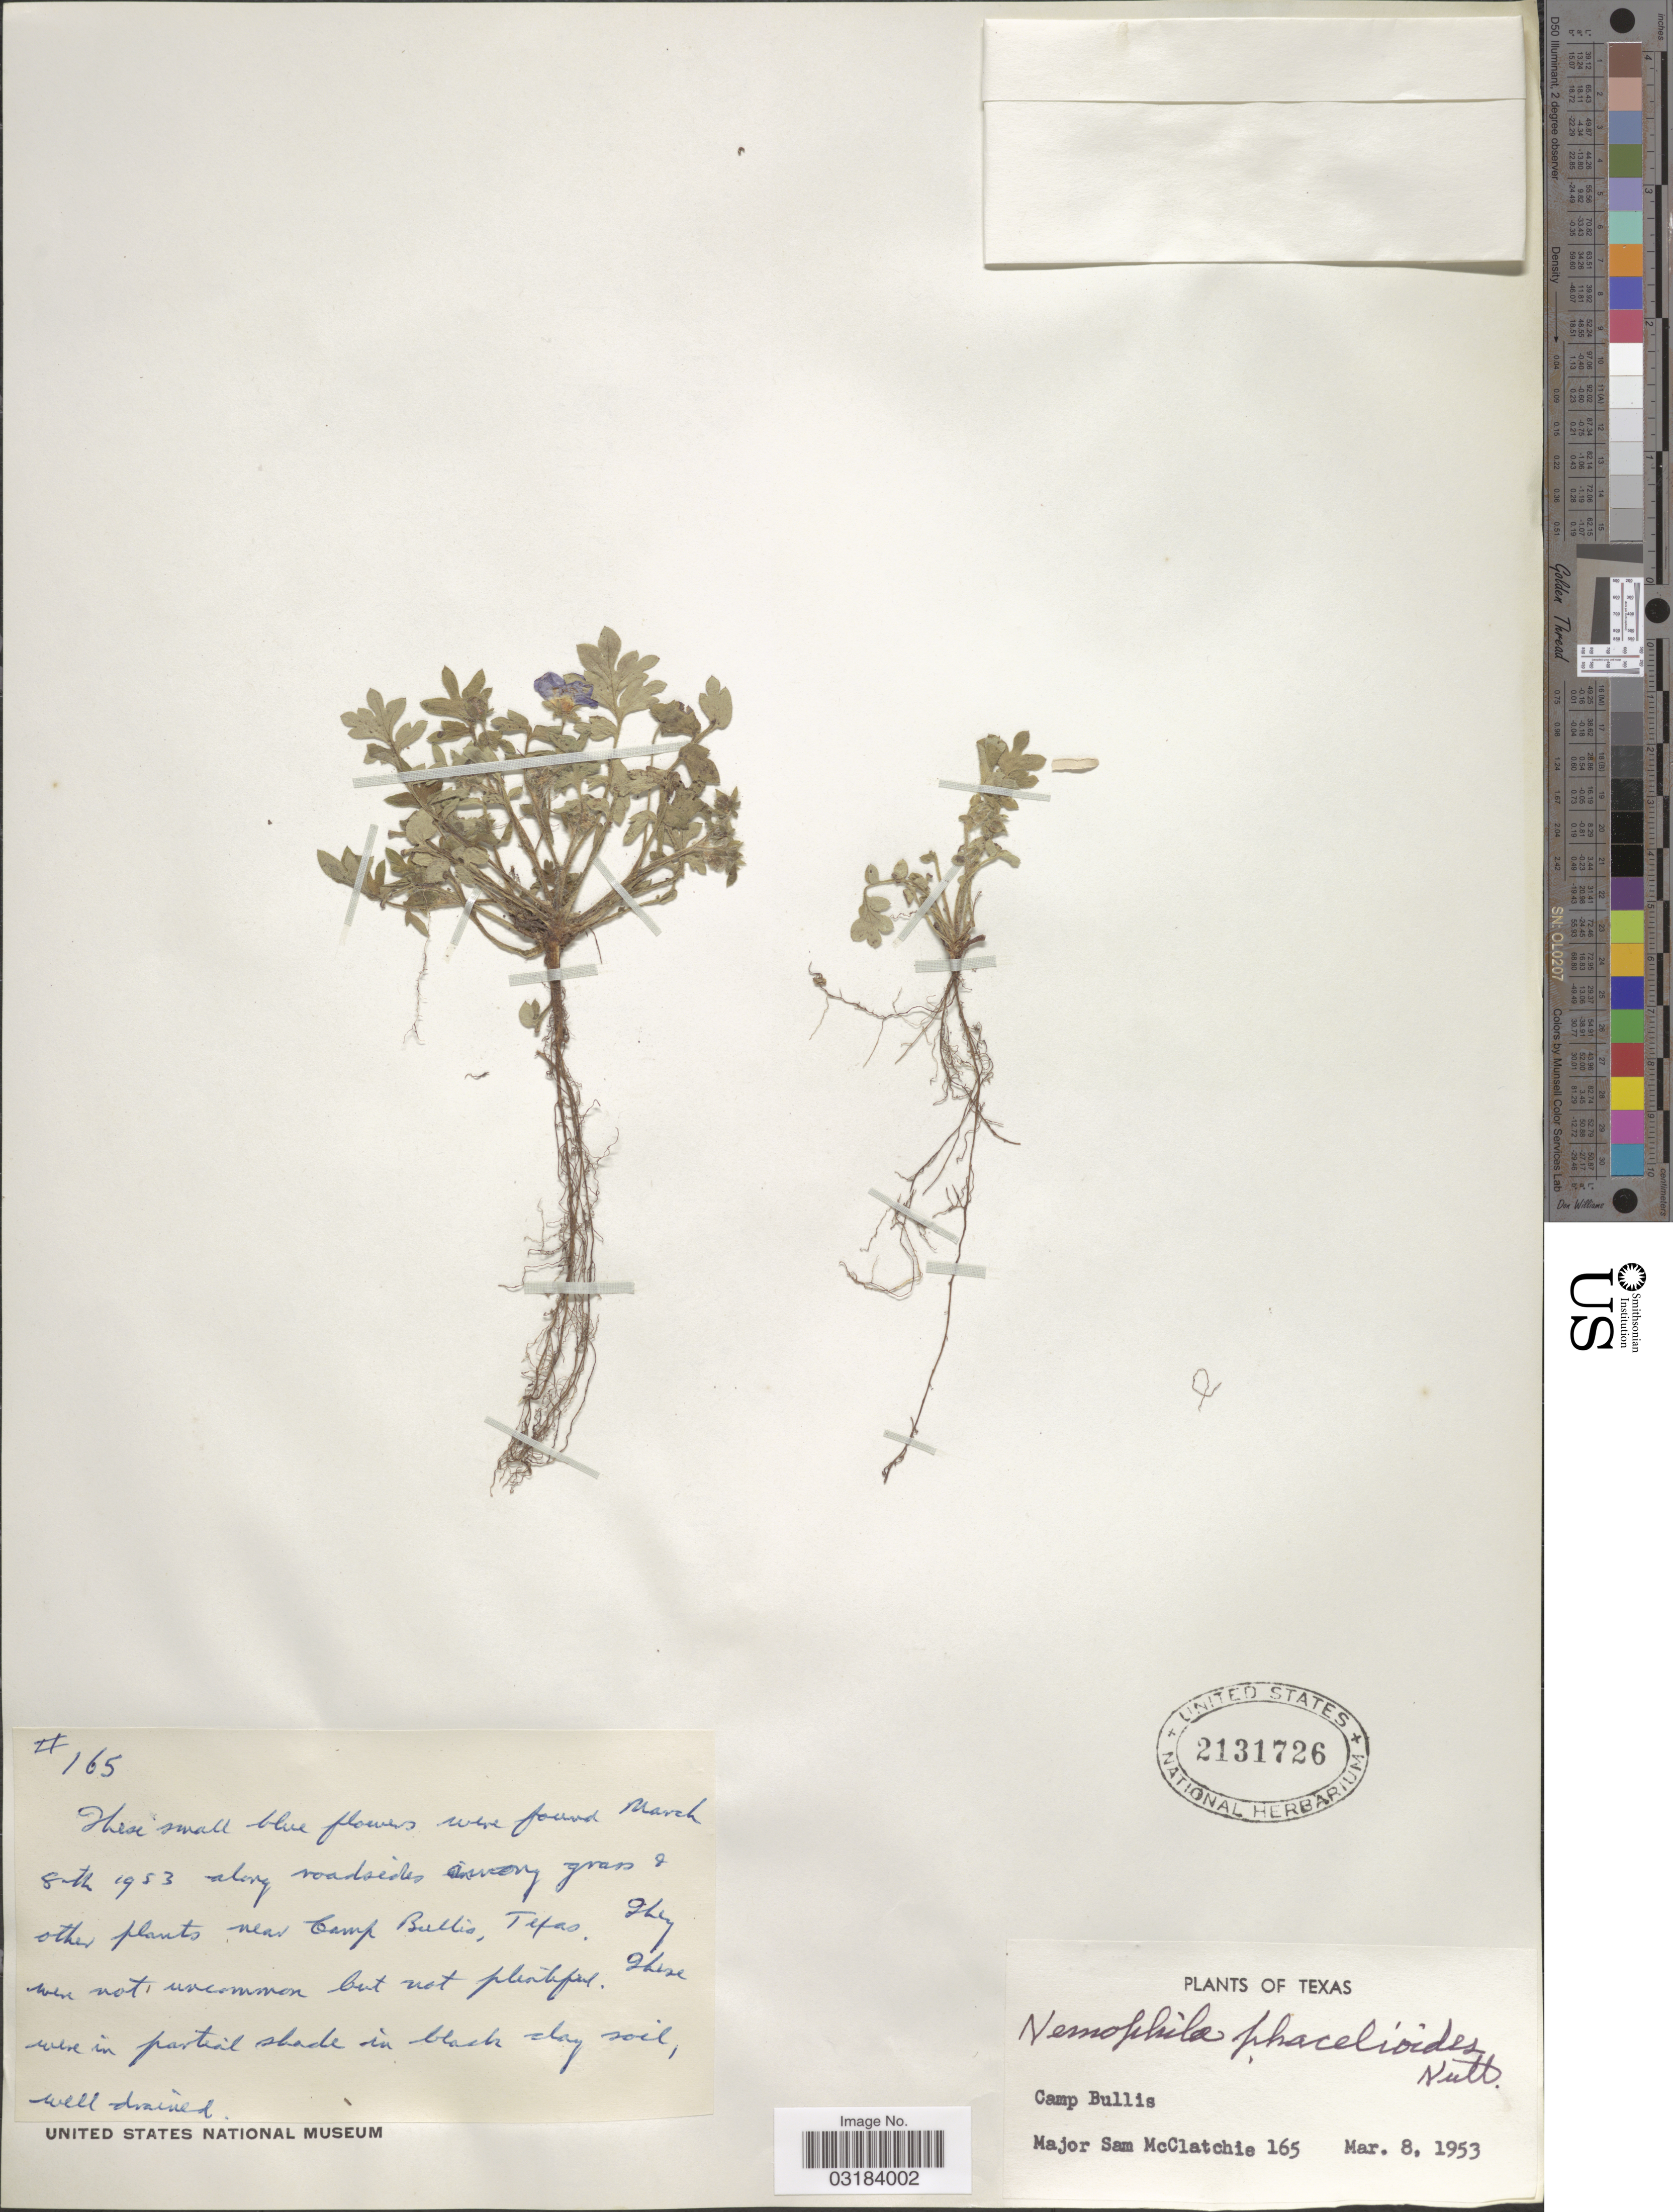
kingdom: Plantae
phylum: Tracheophyta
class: Magnoliopsida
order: Boraginales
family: Hydrophyllaceae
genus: Nemophila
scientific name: Nemophila phacelioides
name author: W.P.C. Barton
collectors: S. McClatchie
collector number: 165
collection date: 1953-03-08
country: United States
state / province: Texas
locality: Camp Bullis.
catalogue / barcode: US 2131726